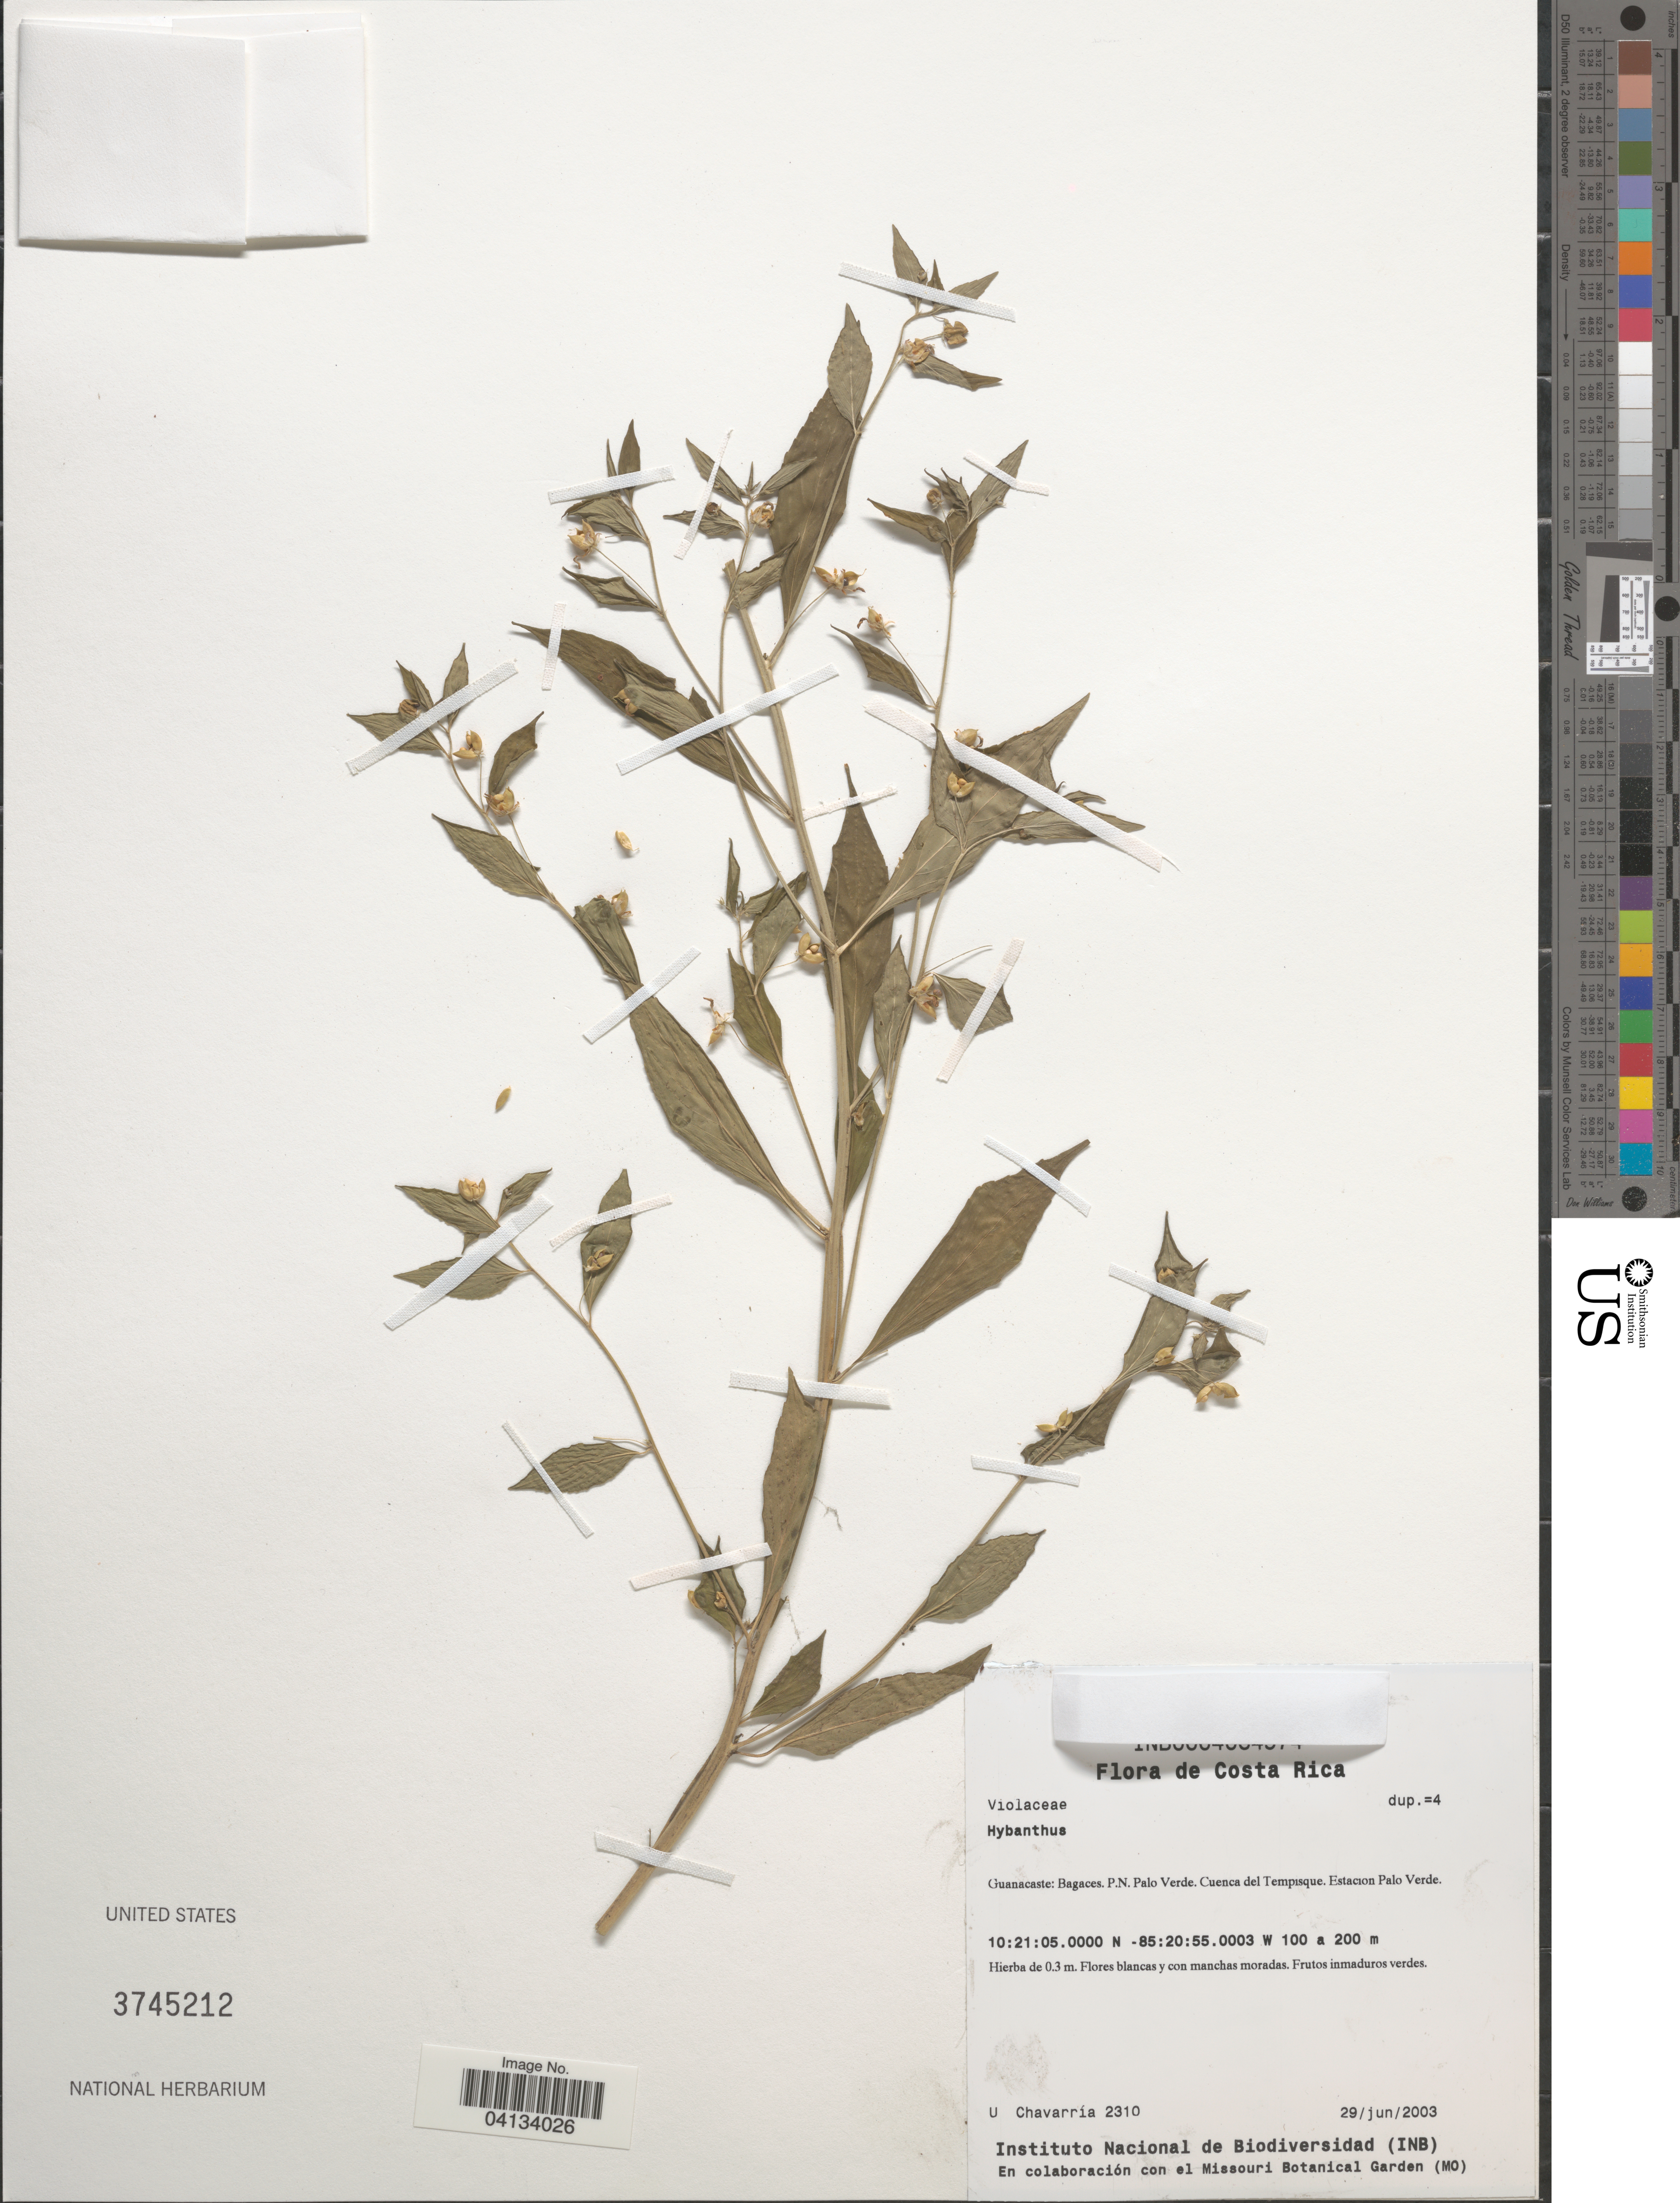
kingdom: Plantae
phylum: Tracheophyta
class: Magnoliopsida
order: Malpighiales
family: Violaceae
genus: Pombalia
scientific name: Pombalia attenuata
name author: (Humb. & Bonpl. ex Willd.) Paula-Souza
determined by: Strong, Mark T., (BOT), Smithsonian Institution - National Museum of Natural History (UNITED STATES)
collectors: U. Chavarría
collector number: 2310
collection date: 2003-06-29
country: Costa Rica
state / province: Guanacaste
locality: Bagaces. P.N. Palo Verde. Cuenca del Tempisque. Estacion Palo Verde.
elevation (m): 100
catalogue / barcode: US 3745212